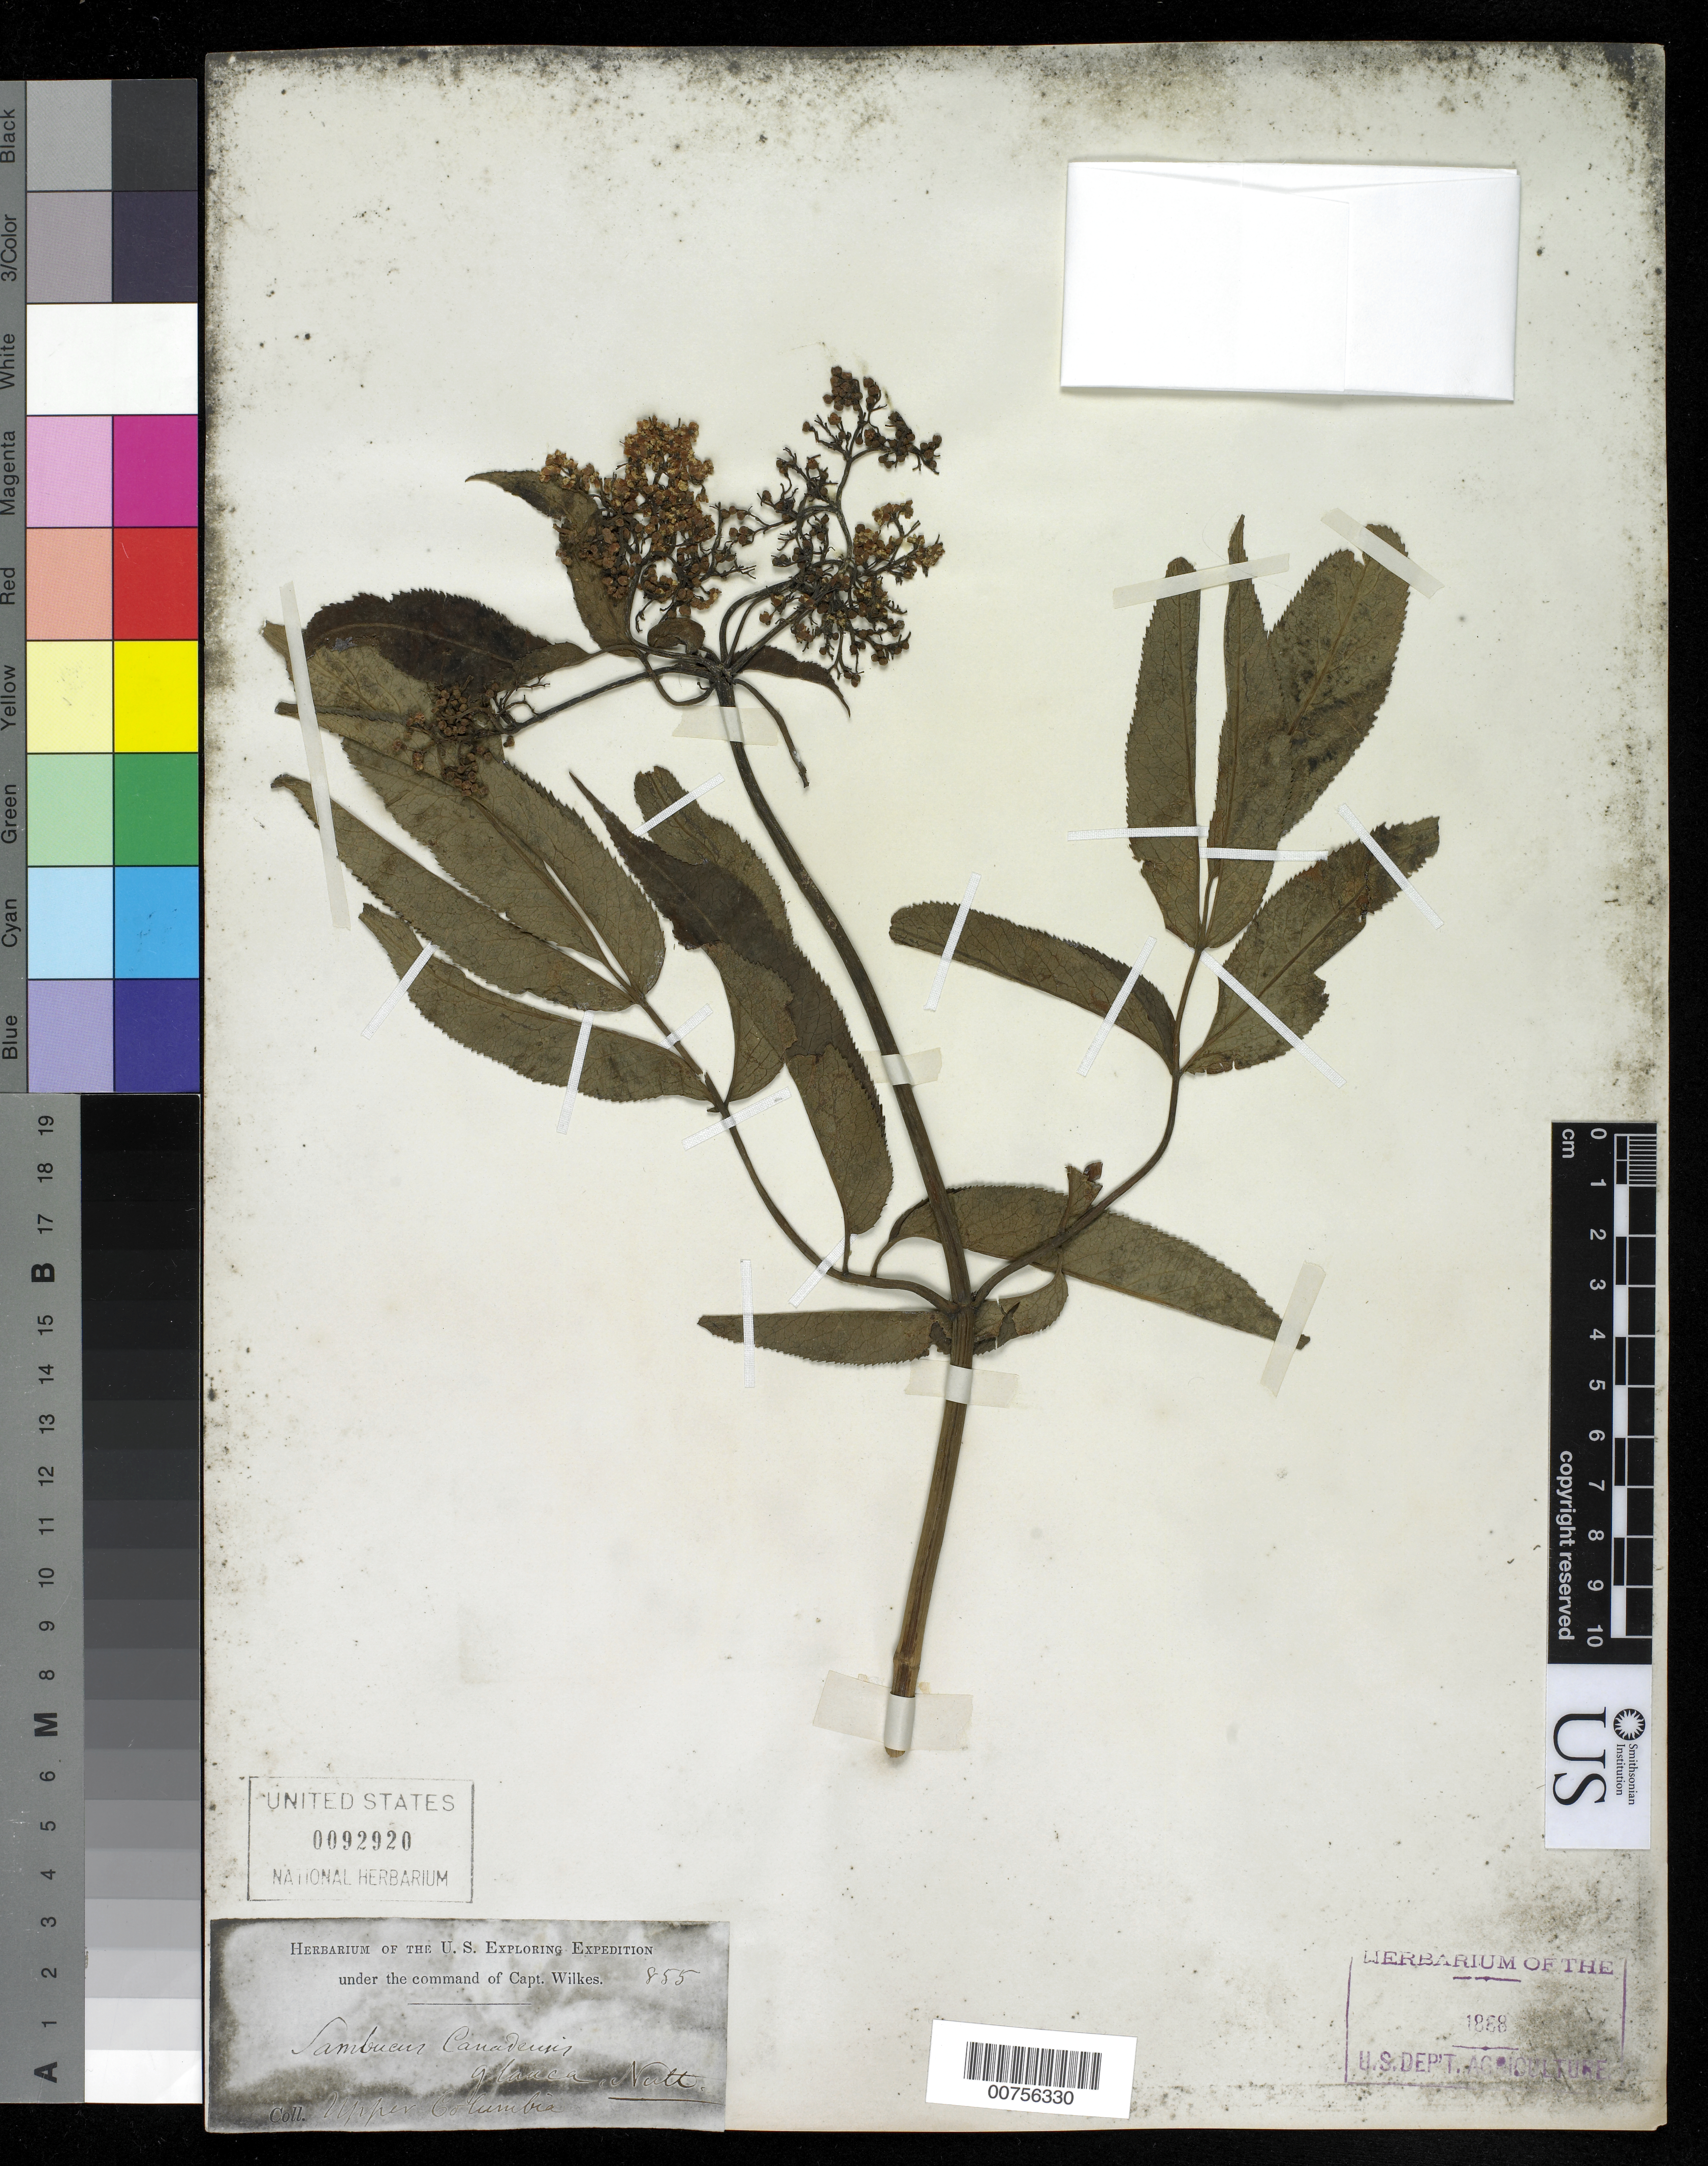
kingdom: Plantae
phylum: Tracheophyta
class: Magnoliopsida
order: Dipsacales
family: Viburnaceae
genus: Sambucus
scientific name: Sambucus canadensis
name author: L.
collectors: Wilkes Explor. Exped.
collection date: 1838/1842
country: United States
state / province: Washington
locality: Upper Columbia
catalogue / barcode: US 92920